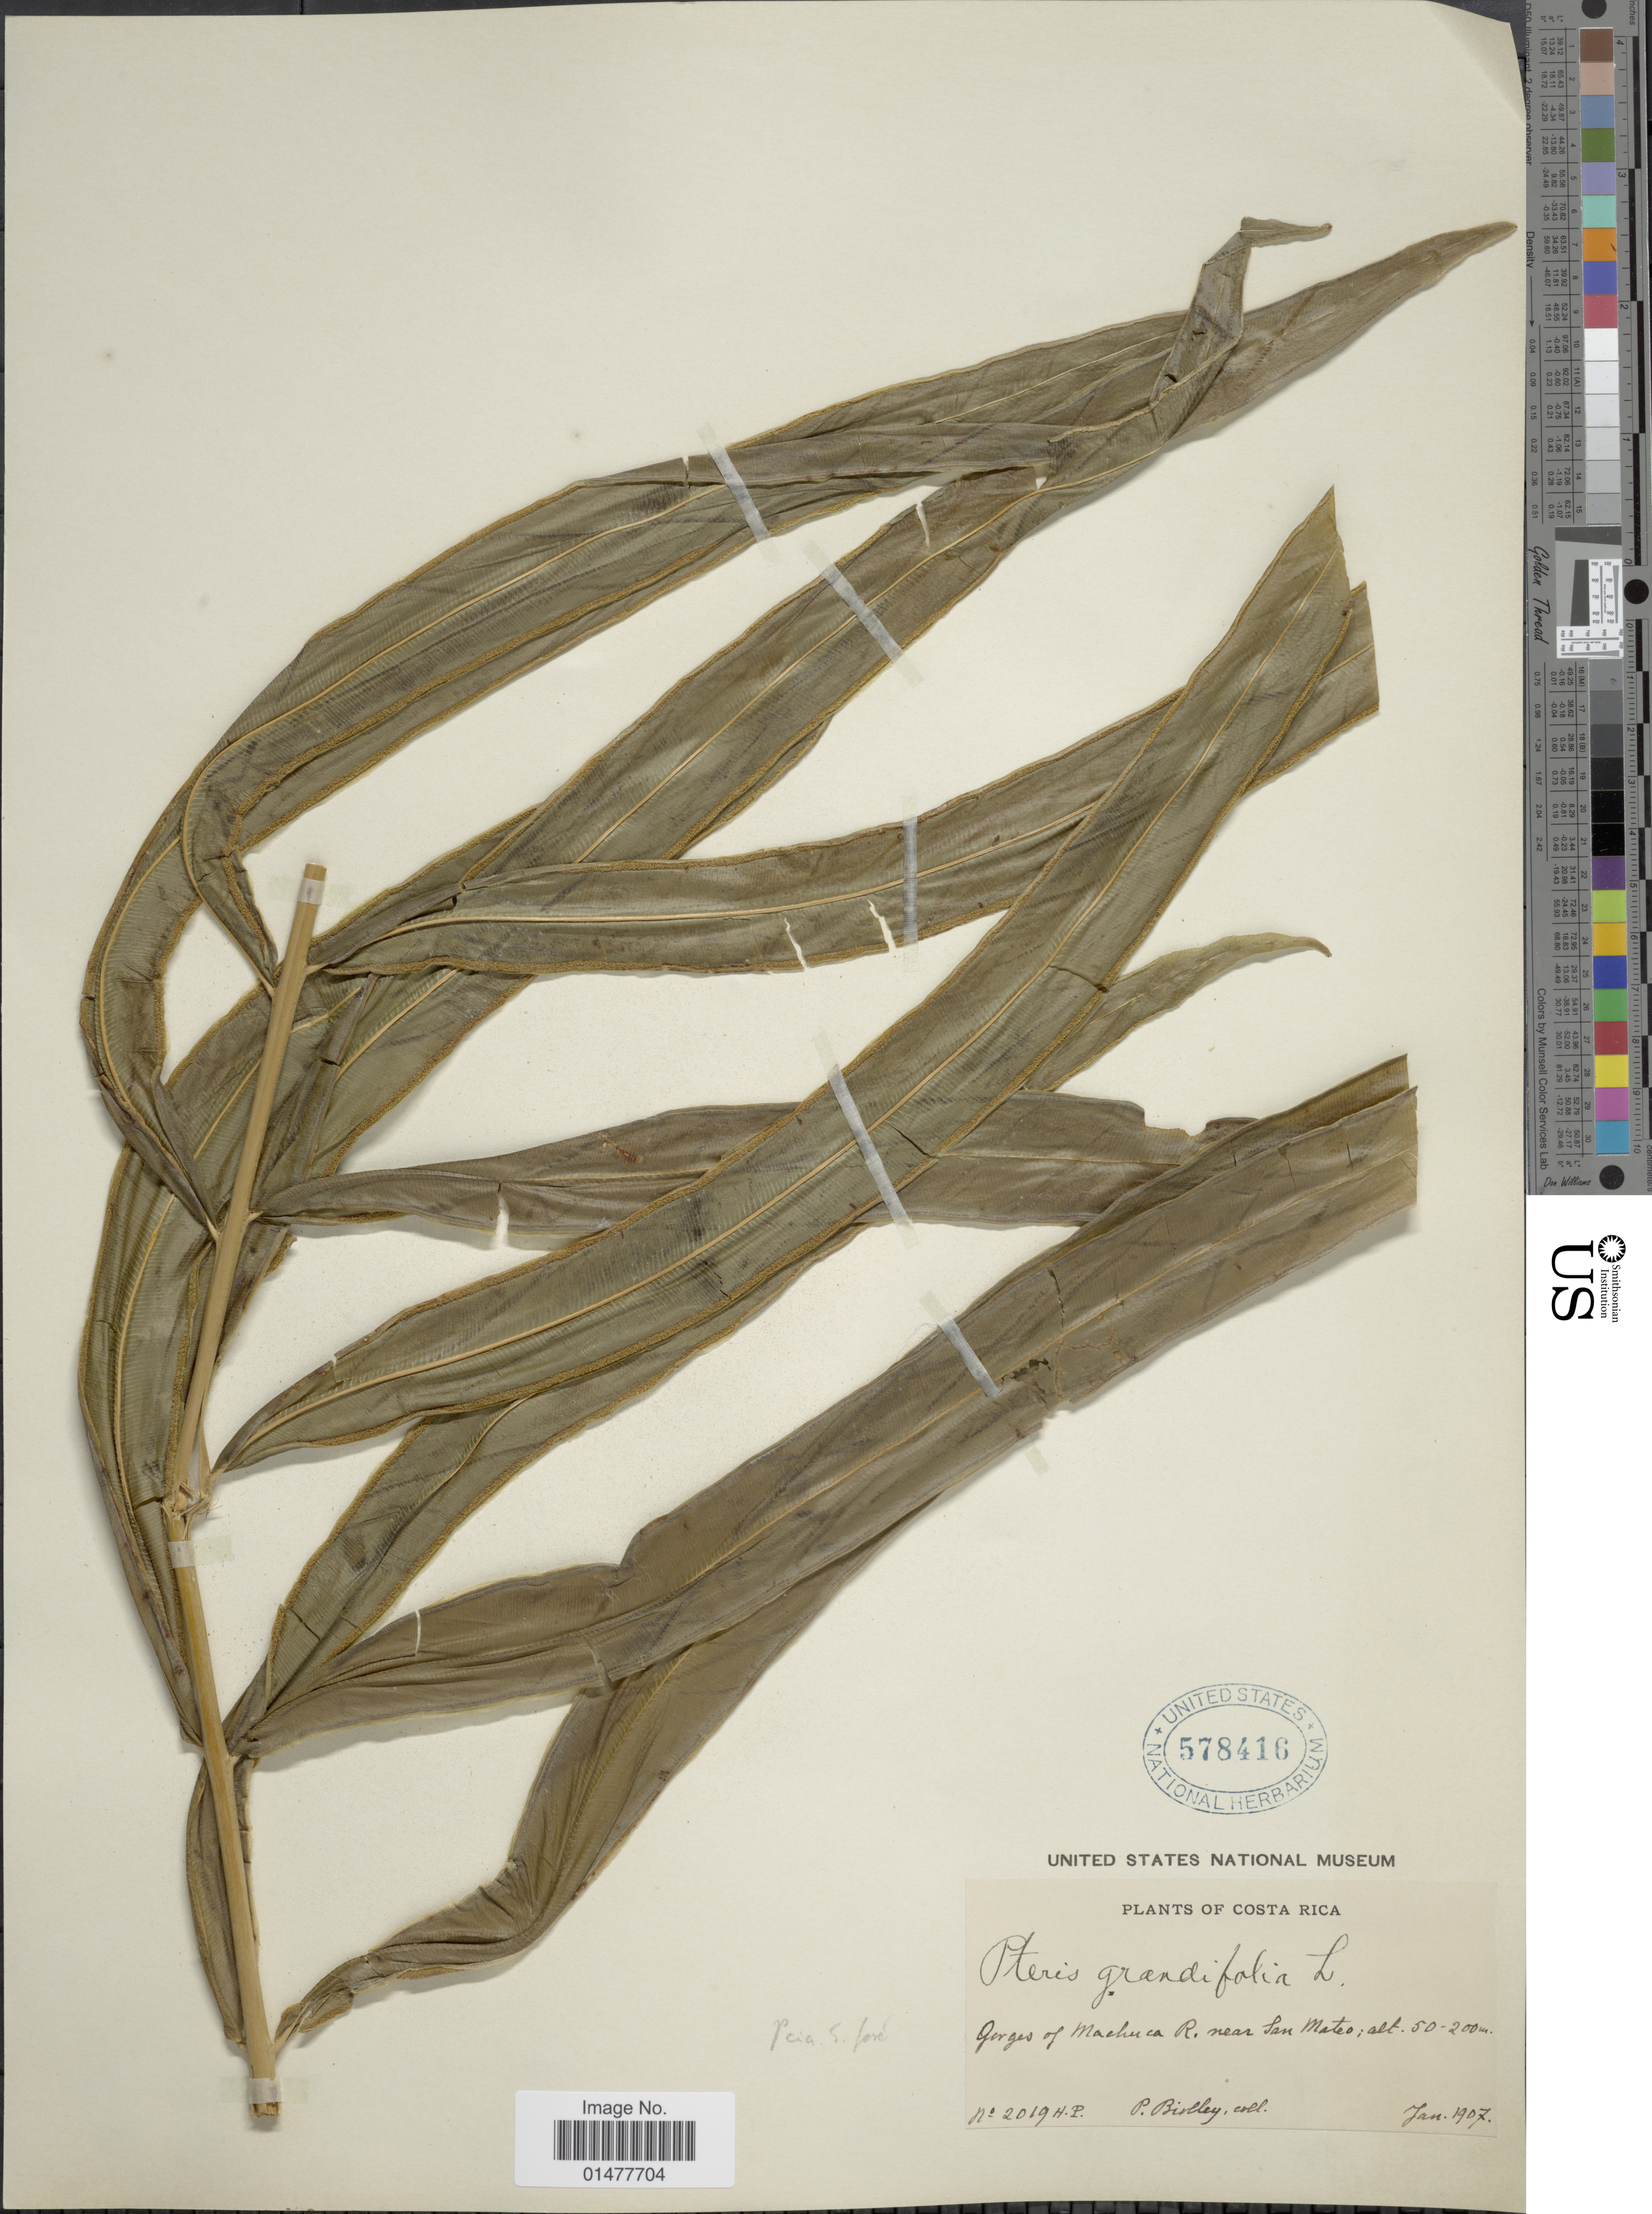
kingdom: Plantae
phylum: Tracheophyta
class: Polypodiopsida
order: Polypodiales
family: Pteridaceae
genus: Pteris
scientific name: Pteris grandifolia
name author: L.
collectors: P. Biolley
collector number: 2019 H. P.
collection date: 1907-01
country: Costa Rica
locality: Gorges of Machuca R. near San Mateo.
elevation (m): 50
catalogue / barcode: US 578416